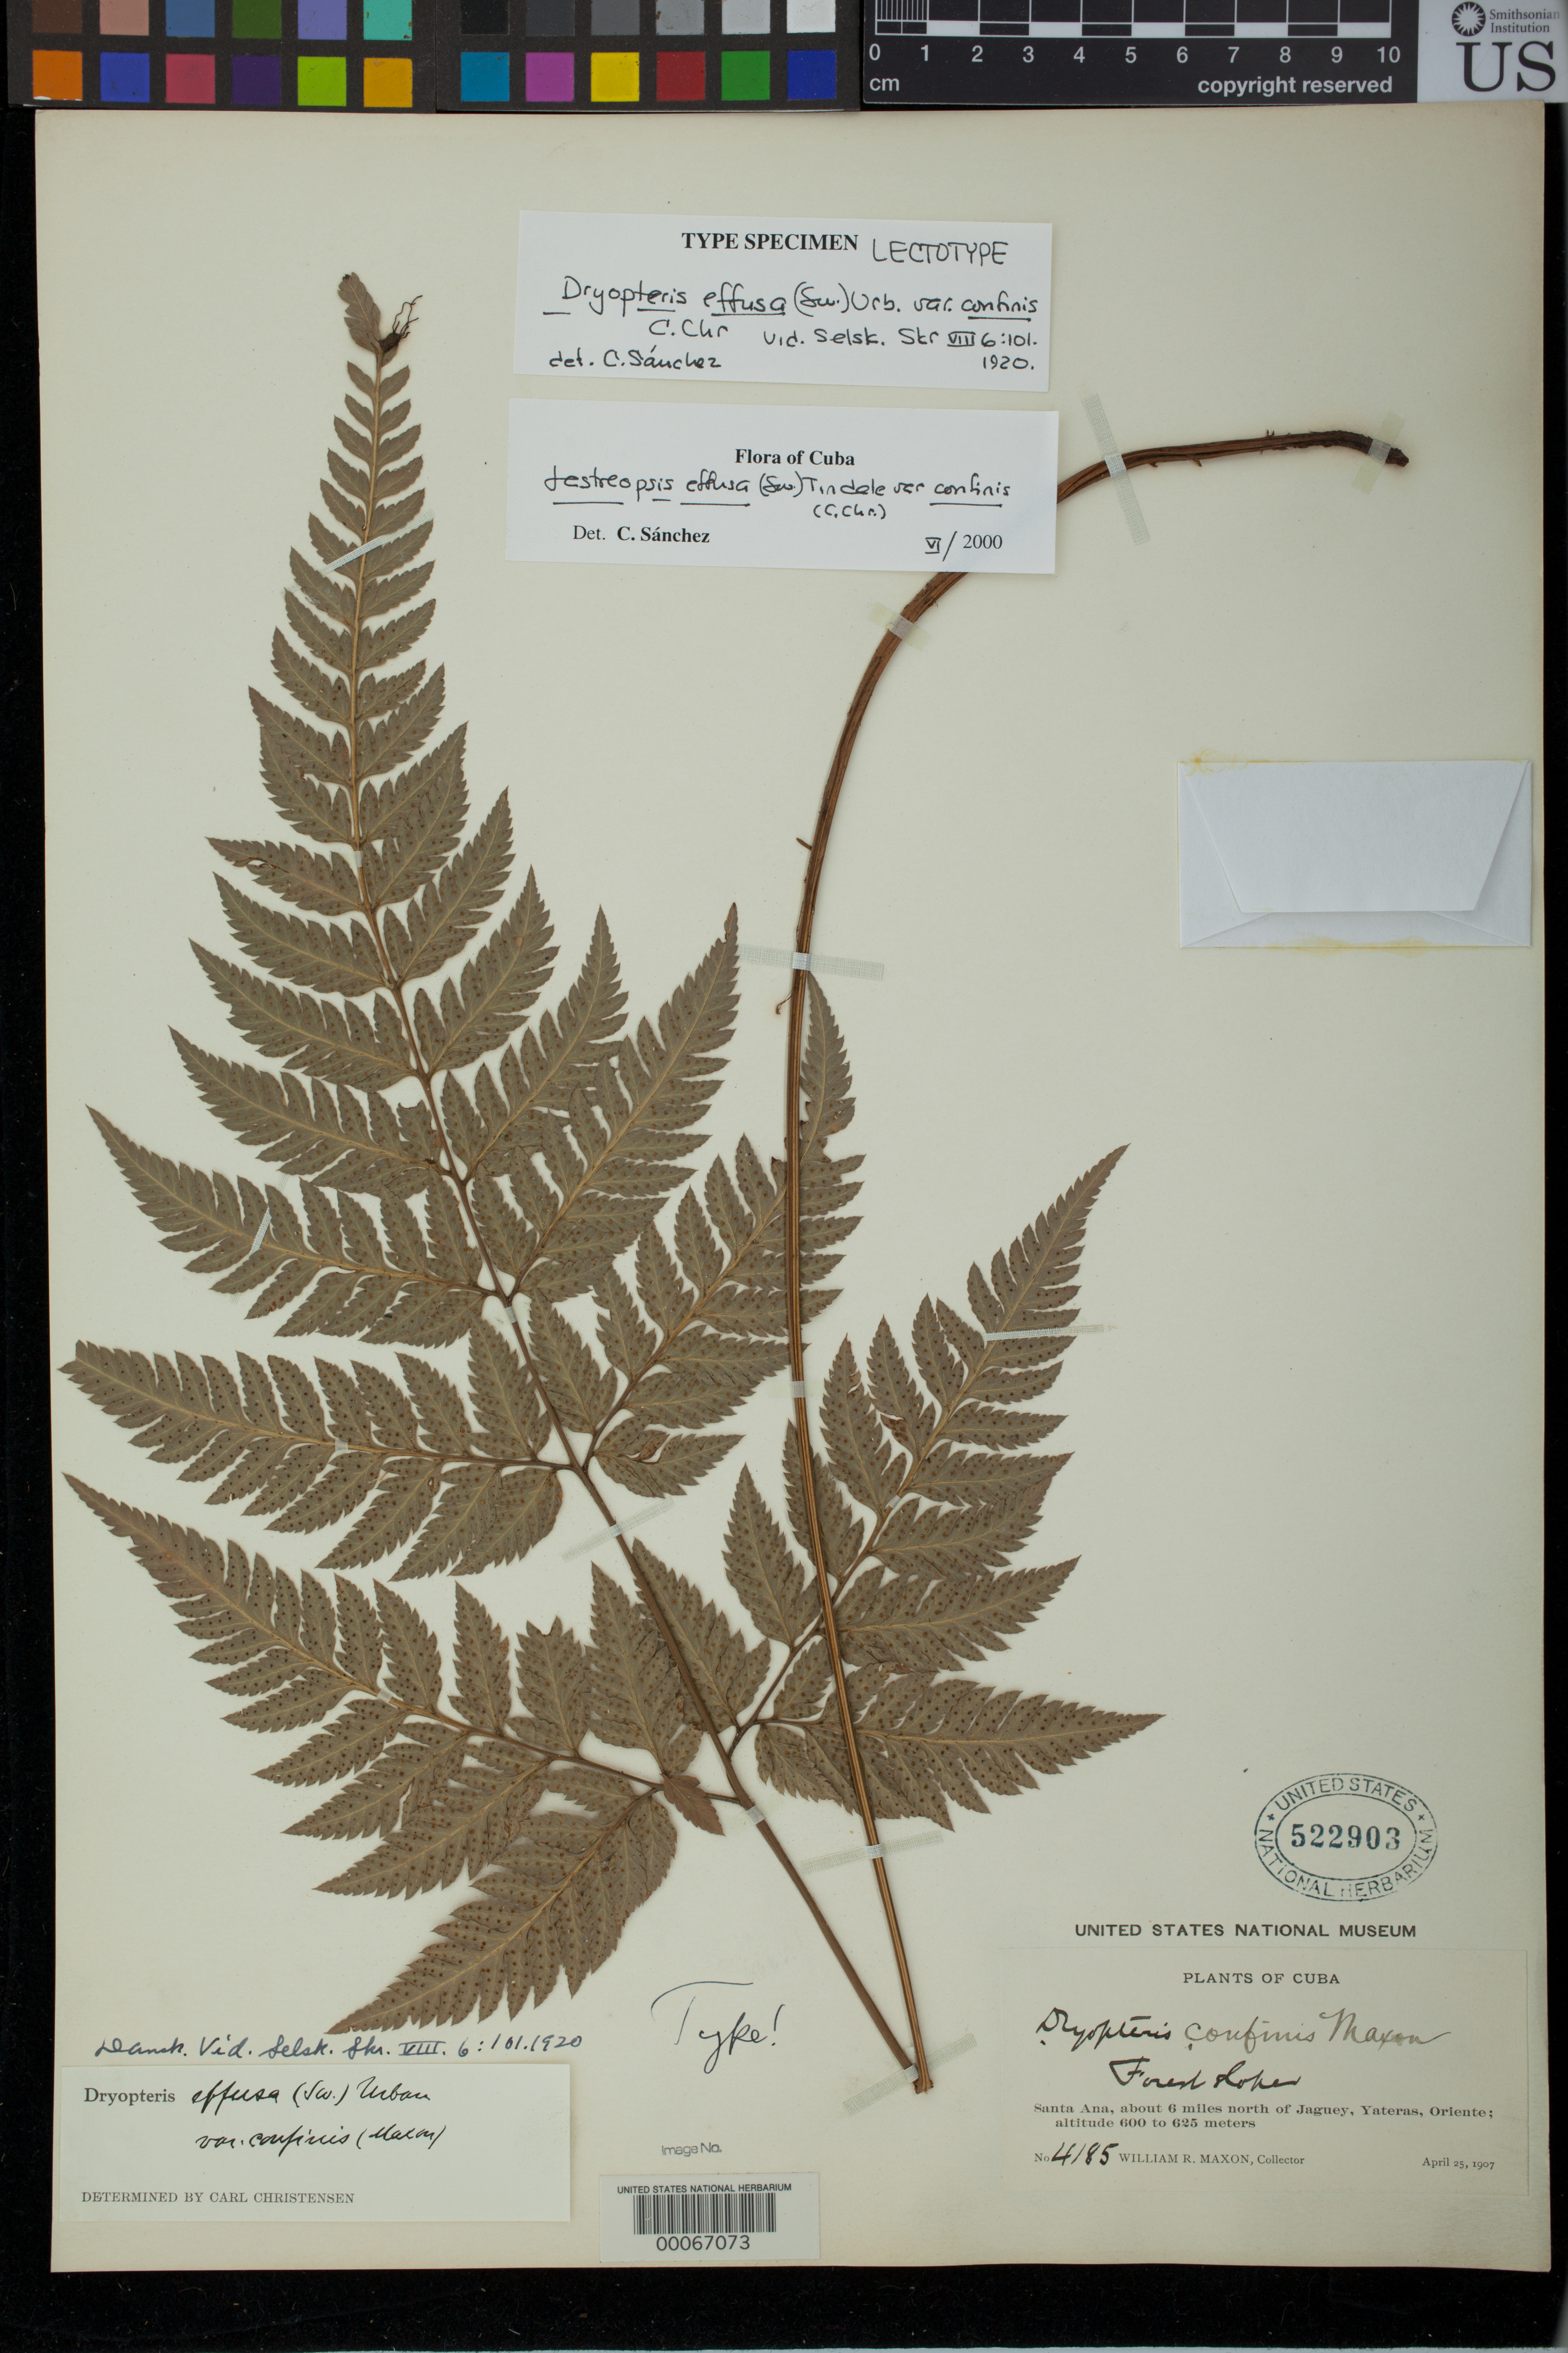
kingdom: Plantae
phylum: Tracheophyta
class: Polypodiopsida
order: Polypodiales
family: Dryopteridaceae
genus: Dryopteris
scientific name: Dryopteris effusa var. confinis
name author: C. Chr.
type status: Lectotype; Type Collection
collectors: W. R. Maxon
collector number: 4185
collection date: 1907-04-25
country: Cuba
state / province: Oriente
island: Greater Antilles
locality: Santa Ana, about 6 miles north of Jaguey, Yateras, Oriente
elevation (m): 600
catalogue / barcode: US 522903